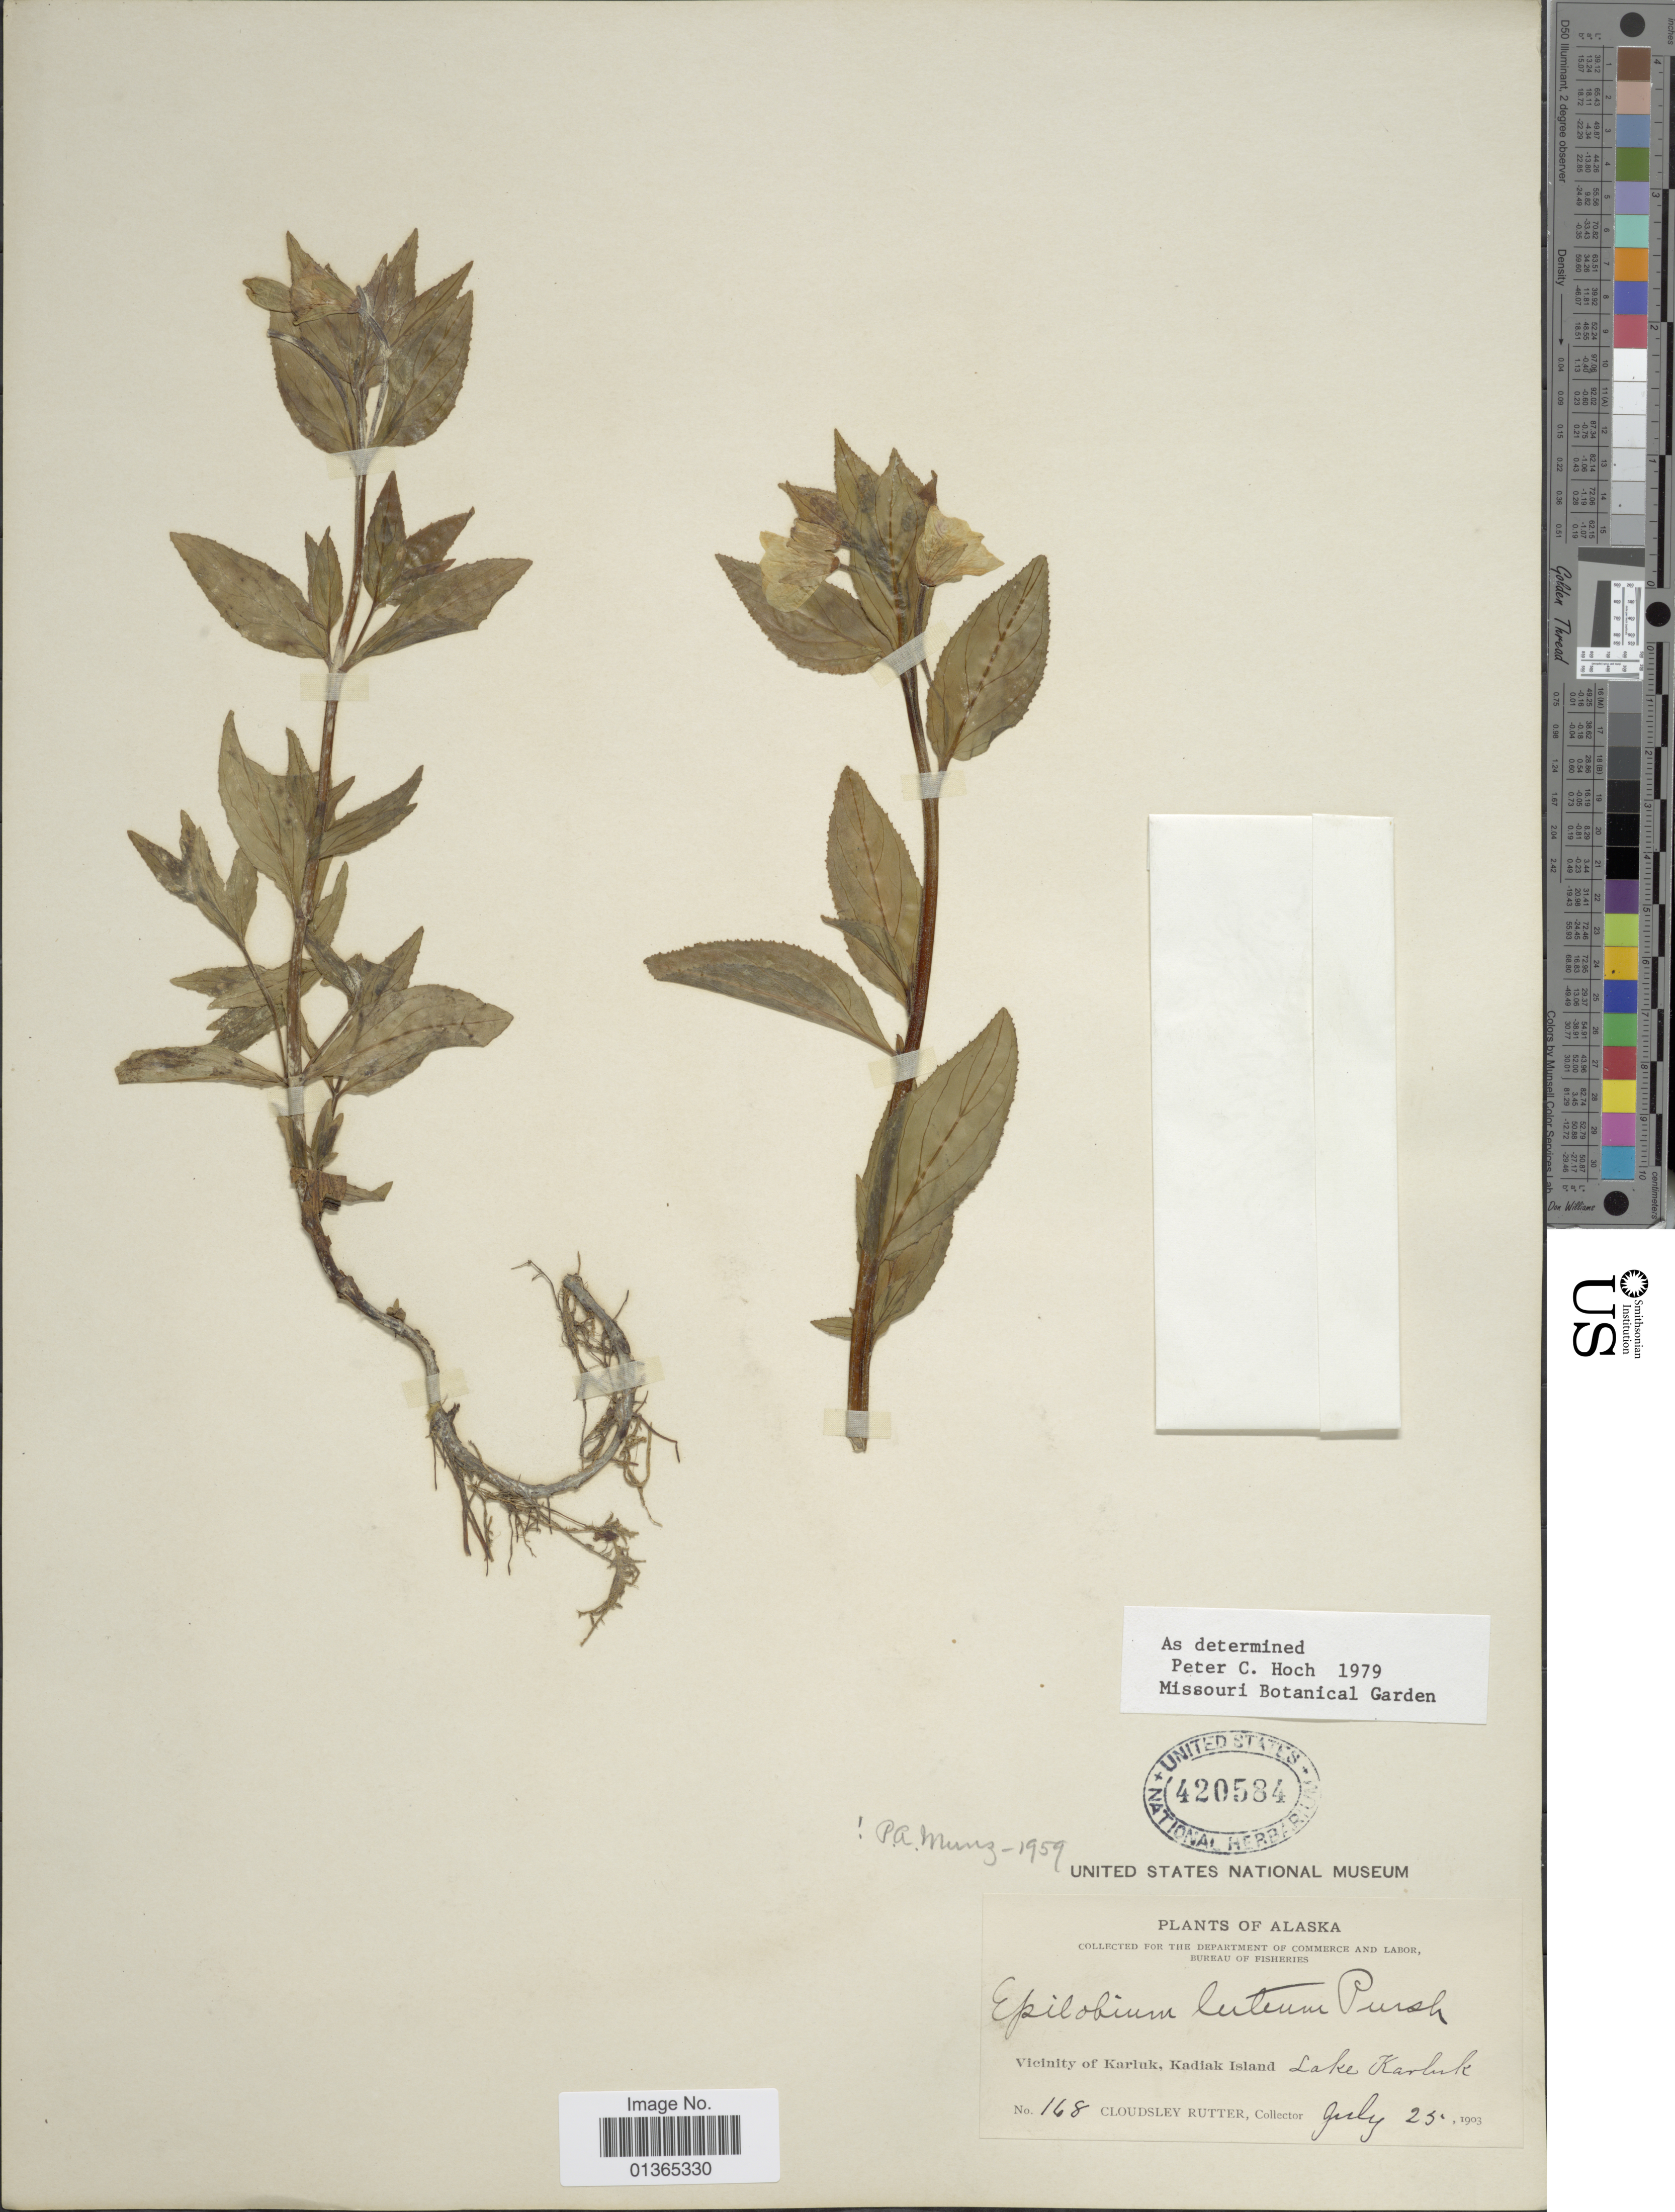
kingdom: Plantae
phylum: Tracheophyta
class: Magnoliopsida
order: Myrtales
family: Onagraceae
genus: Epilobium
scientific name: Epilobium luteum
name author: Pursh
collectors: C. Rutter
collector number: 168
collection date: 1903-07-25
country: United States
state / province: Alaska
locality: Vicinity of Karluk, Kadiak Island. Lake Karluk.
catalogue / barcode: US 420584